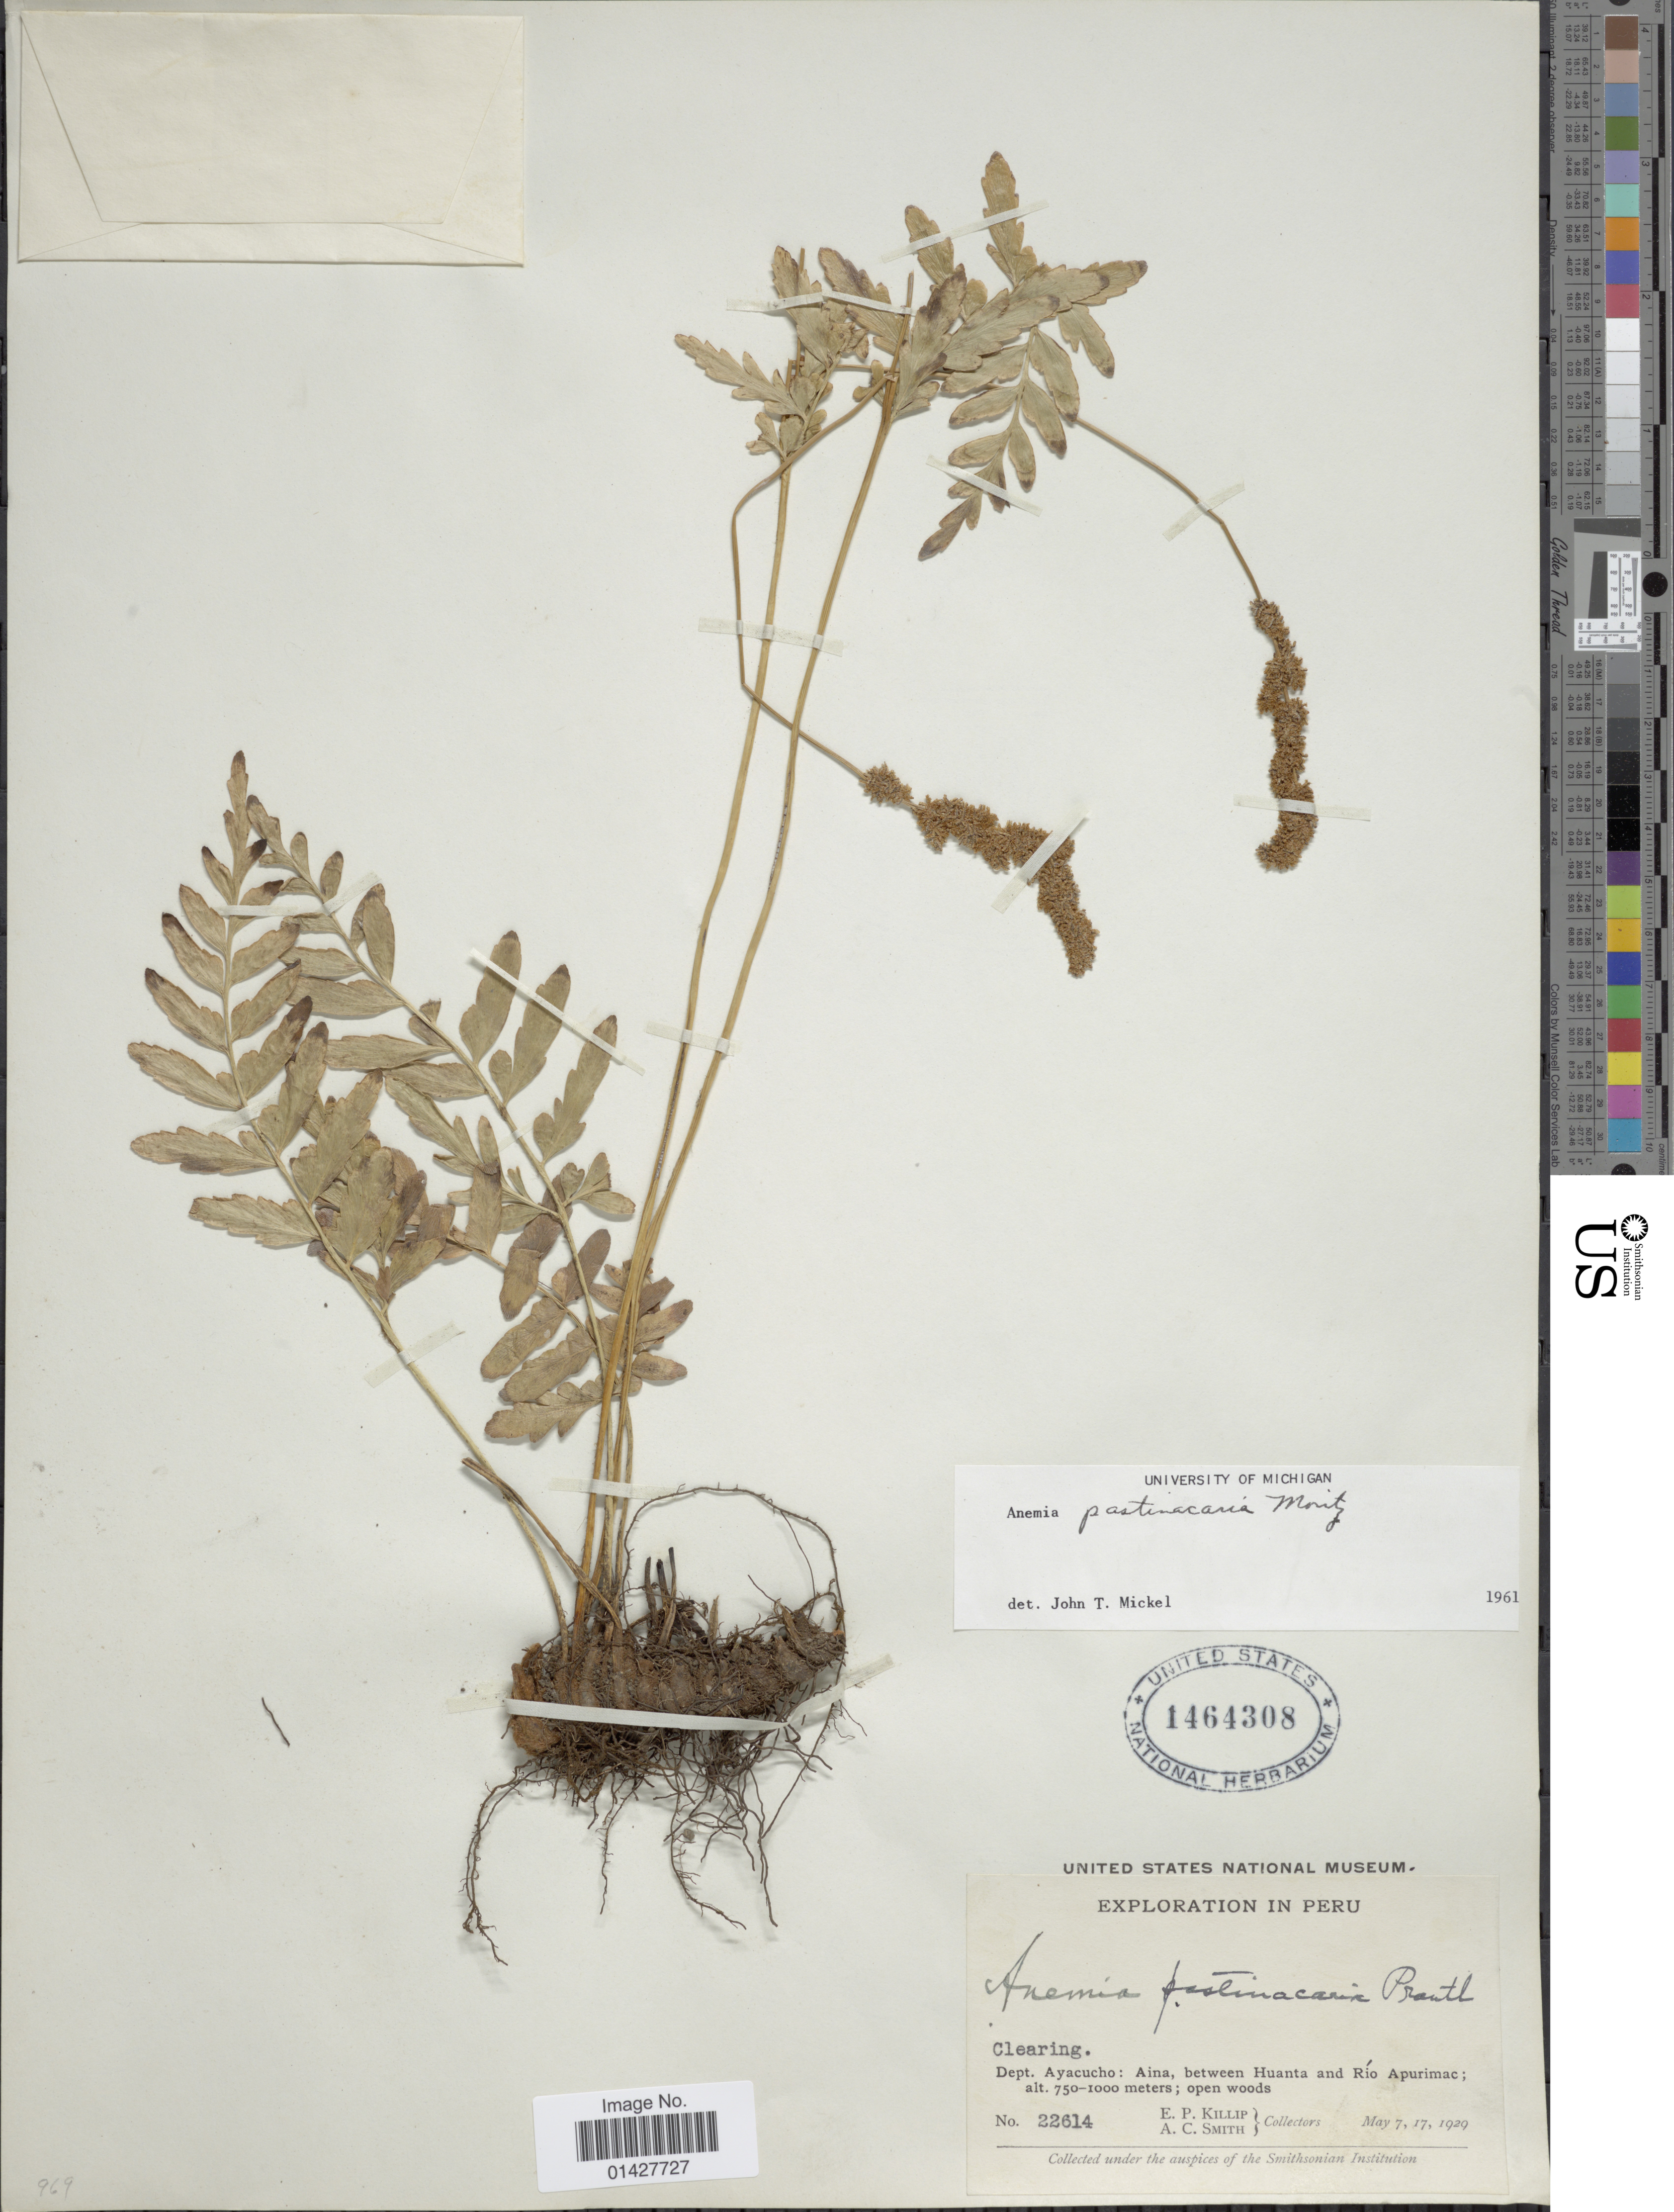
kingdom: Plantae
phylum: Tracheophyta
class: Polypodiopsida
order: Schizaeales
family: Anemiaceae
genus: Anemia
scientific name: Anemia pastinacaria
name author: Moritz ex Prantl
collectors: E. P. Killip & A. C. Smith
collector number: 22614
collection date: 1929-05-07/1929-05-17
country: Peru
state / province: Ayacucho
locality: Dept. Ayacucho: Aina, between Huanta and Río Apurimac; open woods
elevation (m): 750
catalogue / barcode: US 1464308